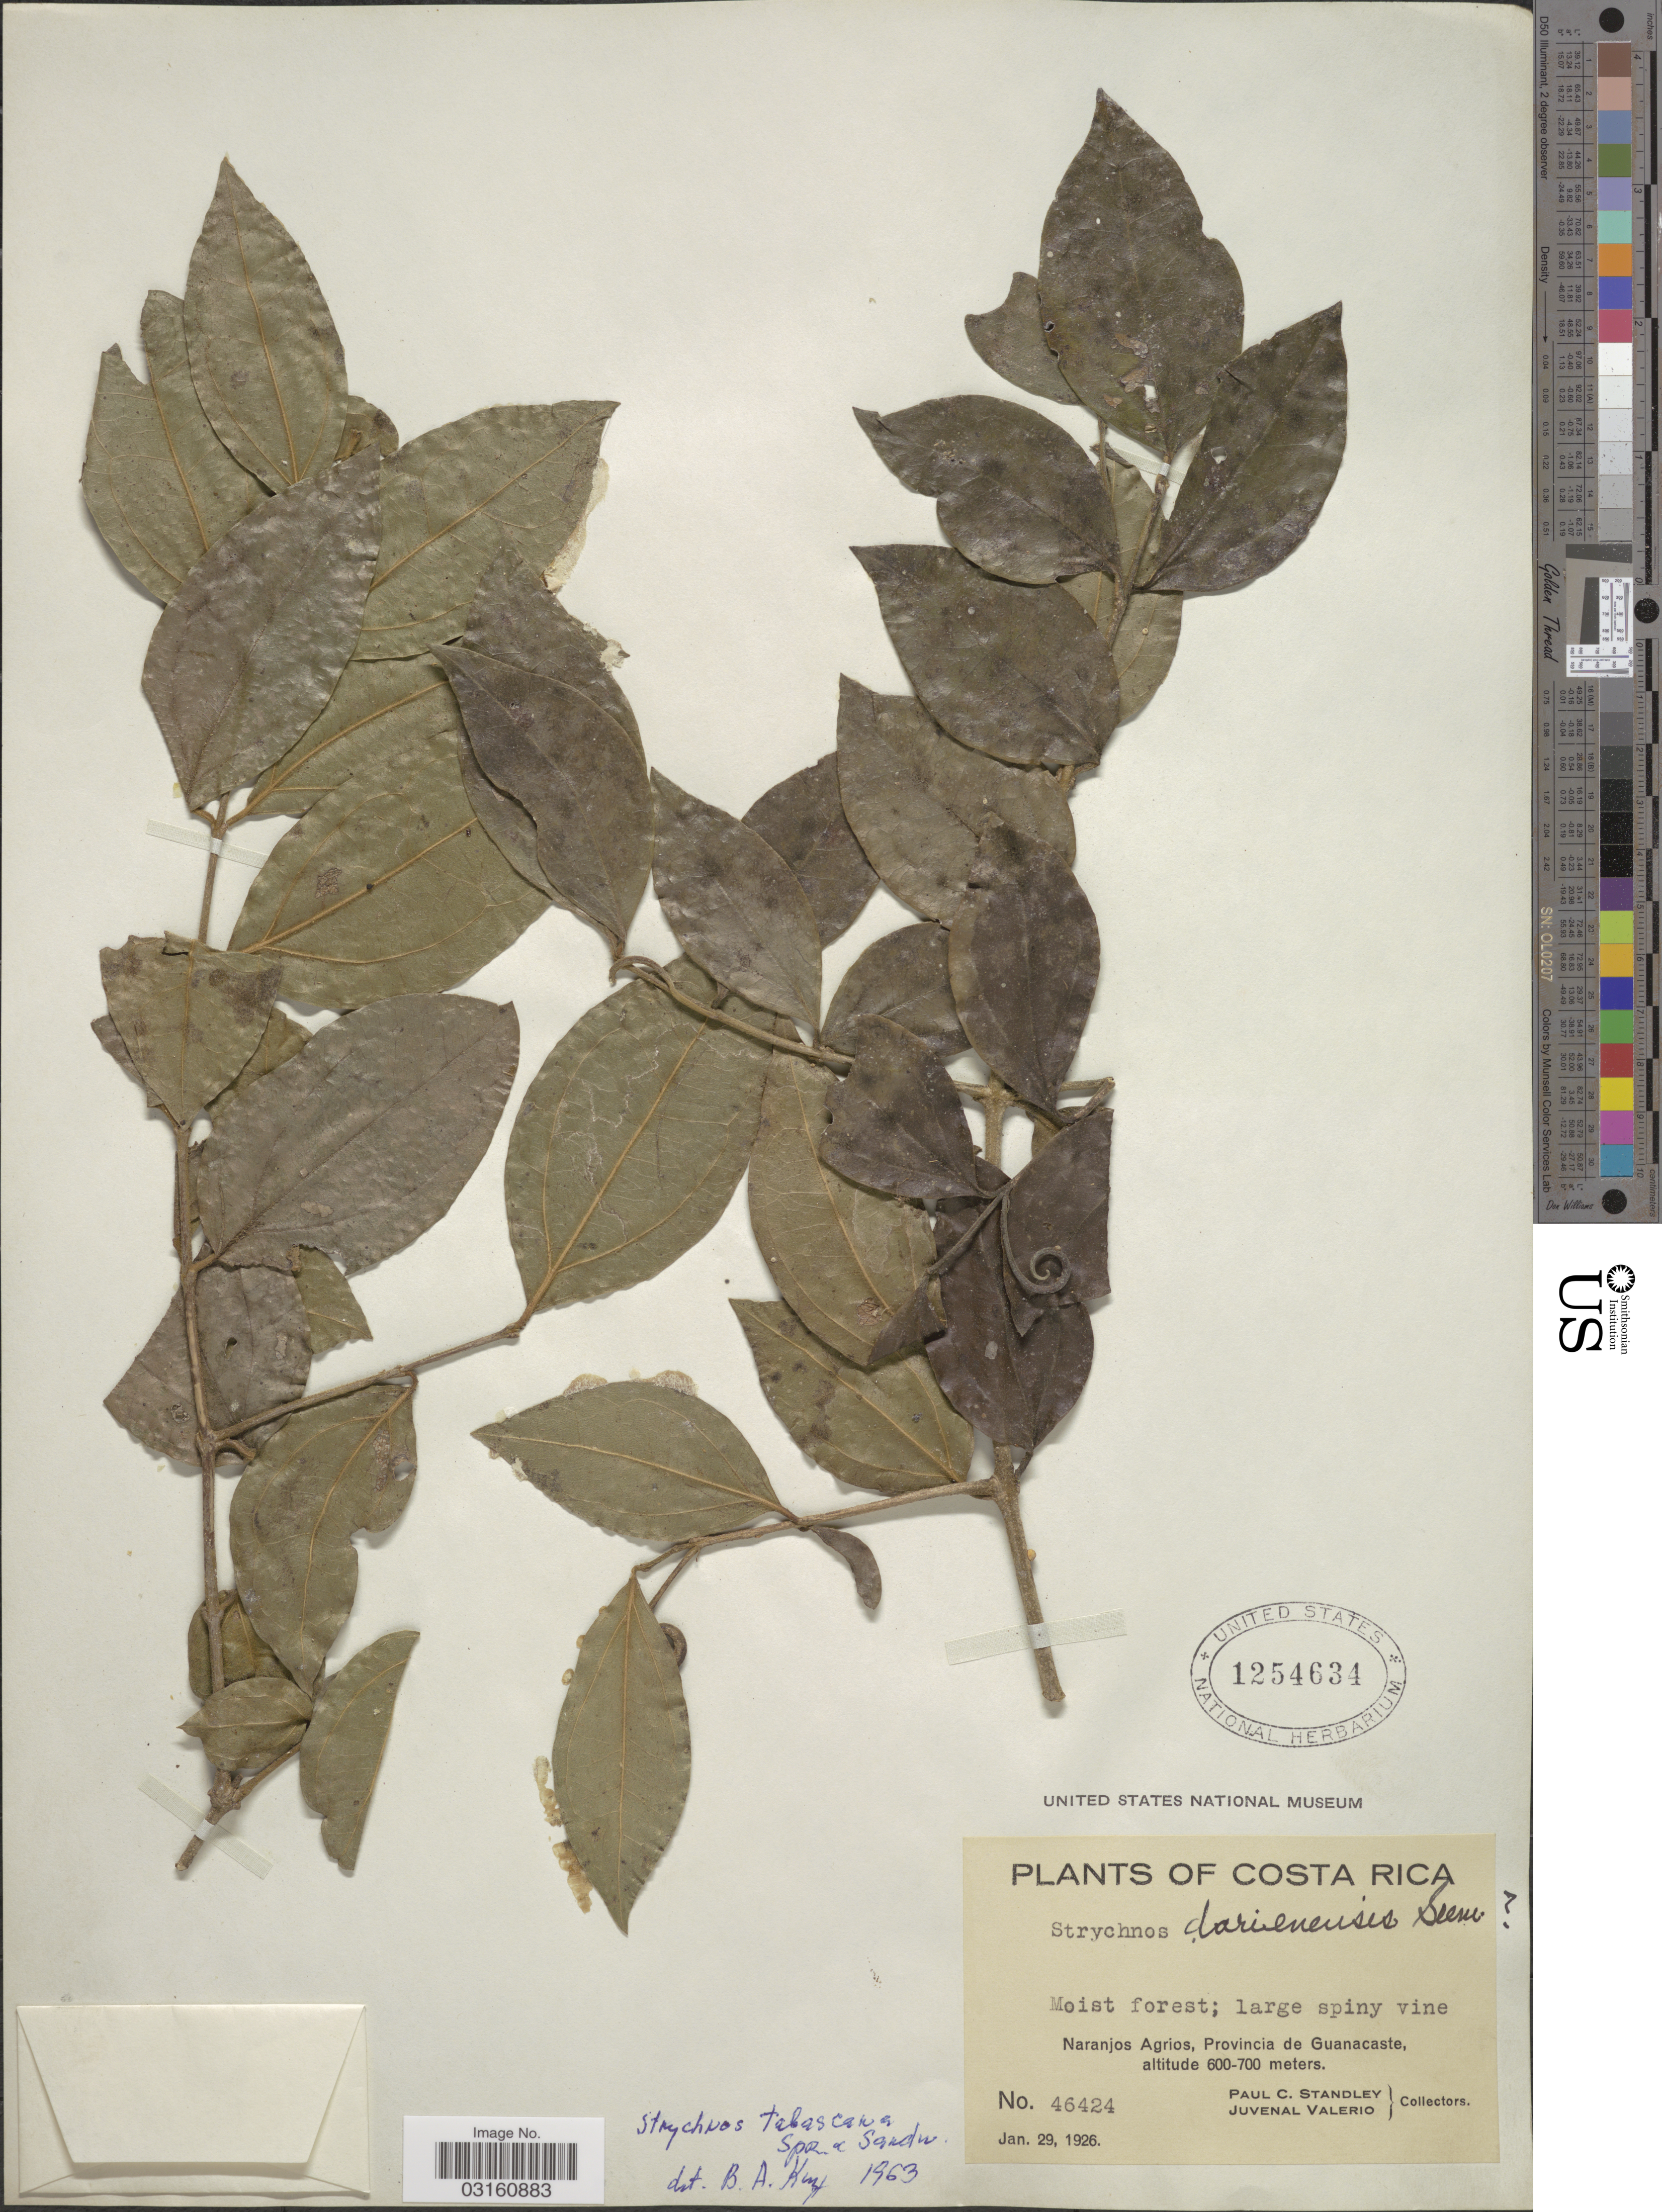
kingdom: Plantae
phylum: Tracheophyta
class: Magnoliopsida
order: Gentianales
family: Loganiaceae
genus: Strychnos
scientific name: Strychnos tabascana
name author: Sprague & Sandwith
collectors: P. C. Standley & J. Valerio R.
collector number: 46424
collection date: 1926-01-29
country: Costa Rica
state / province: Guanacaste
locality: Naranjos Agrios.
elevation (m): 600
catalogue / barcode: US 1254634